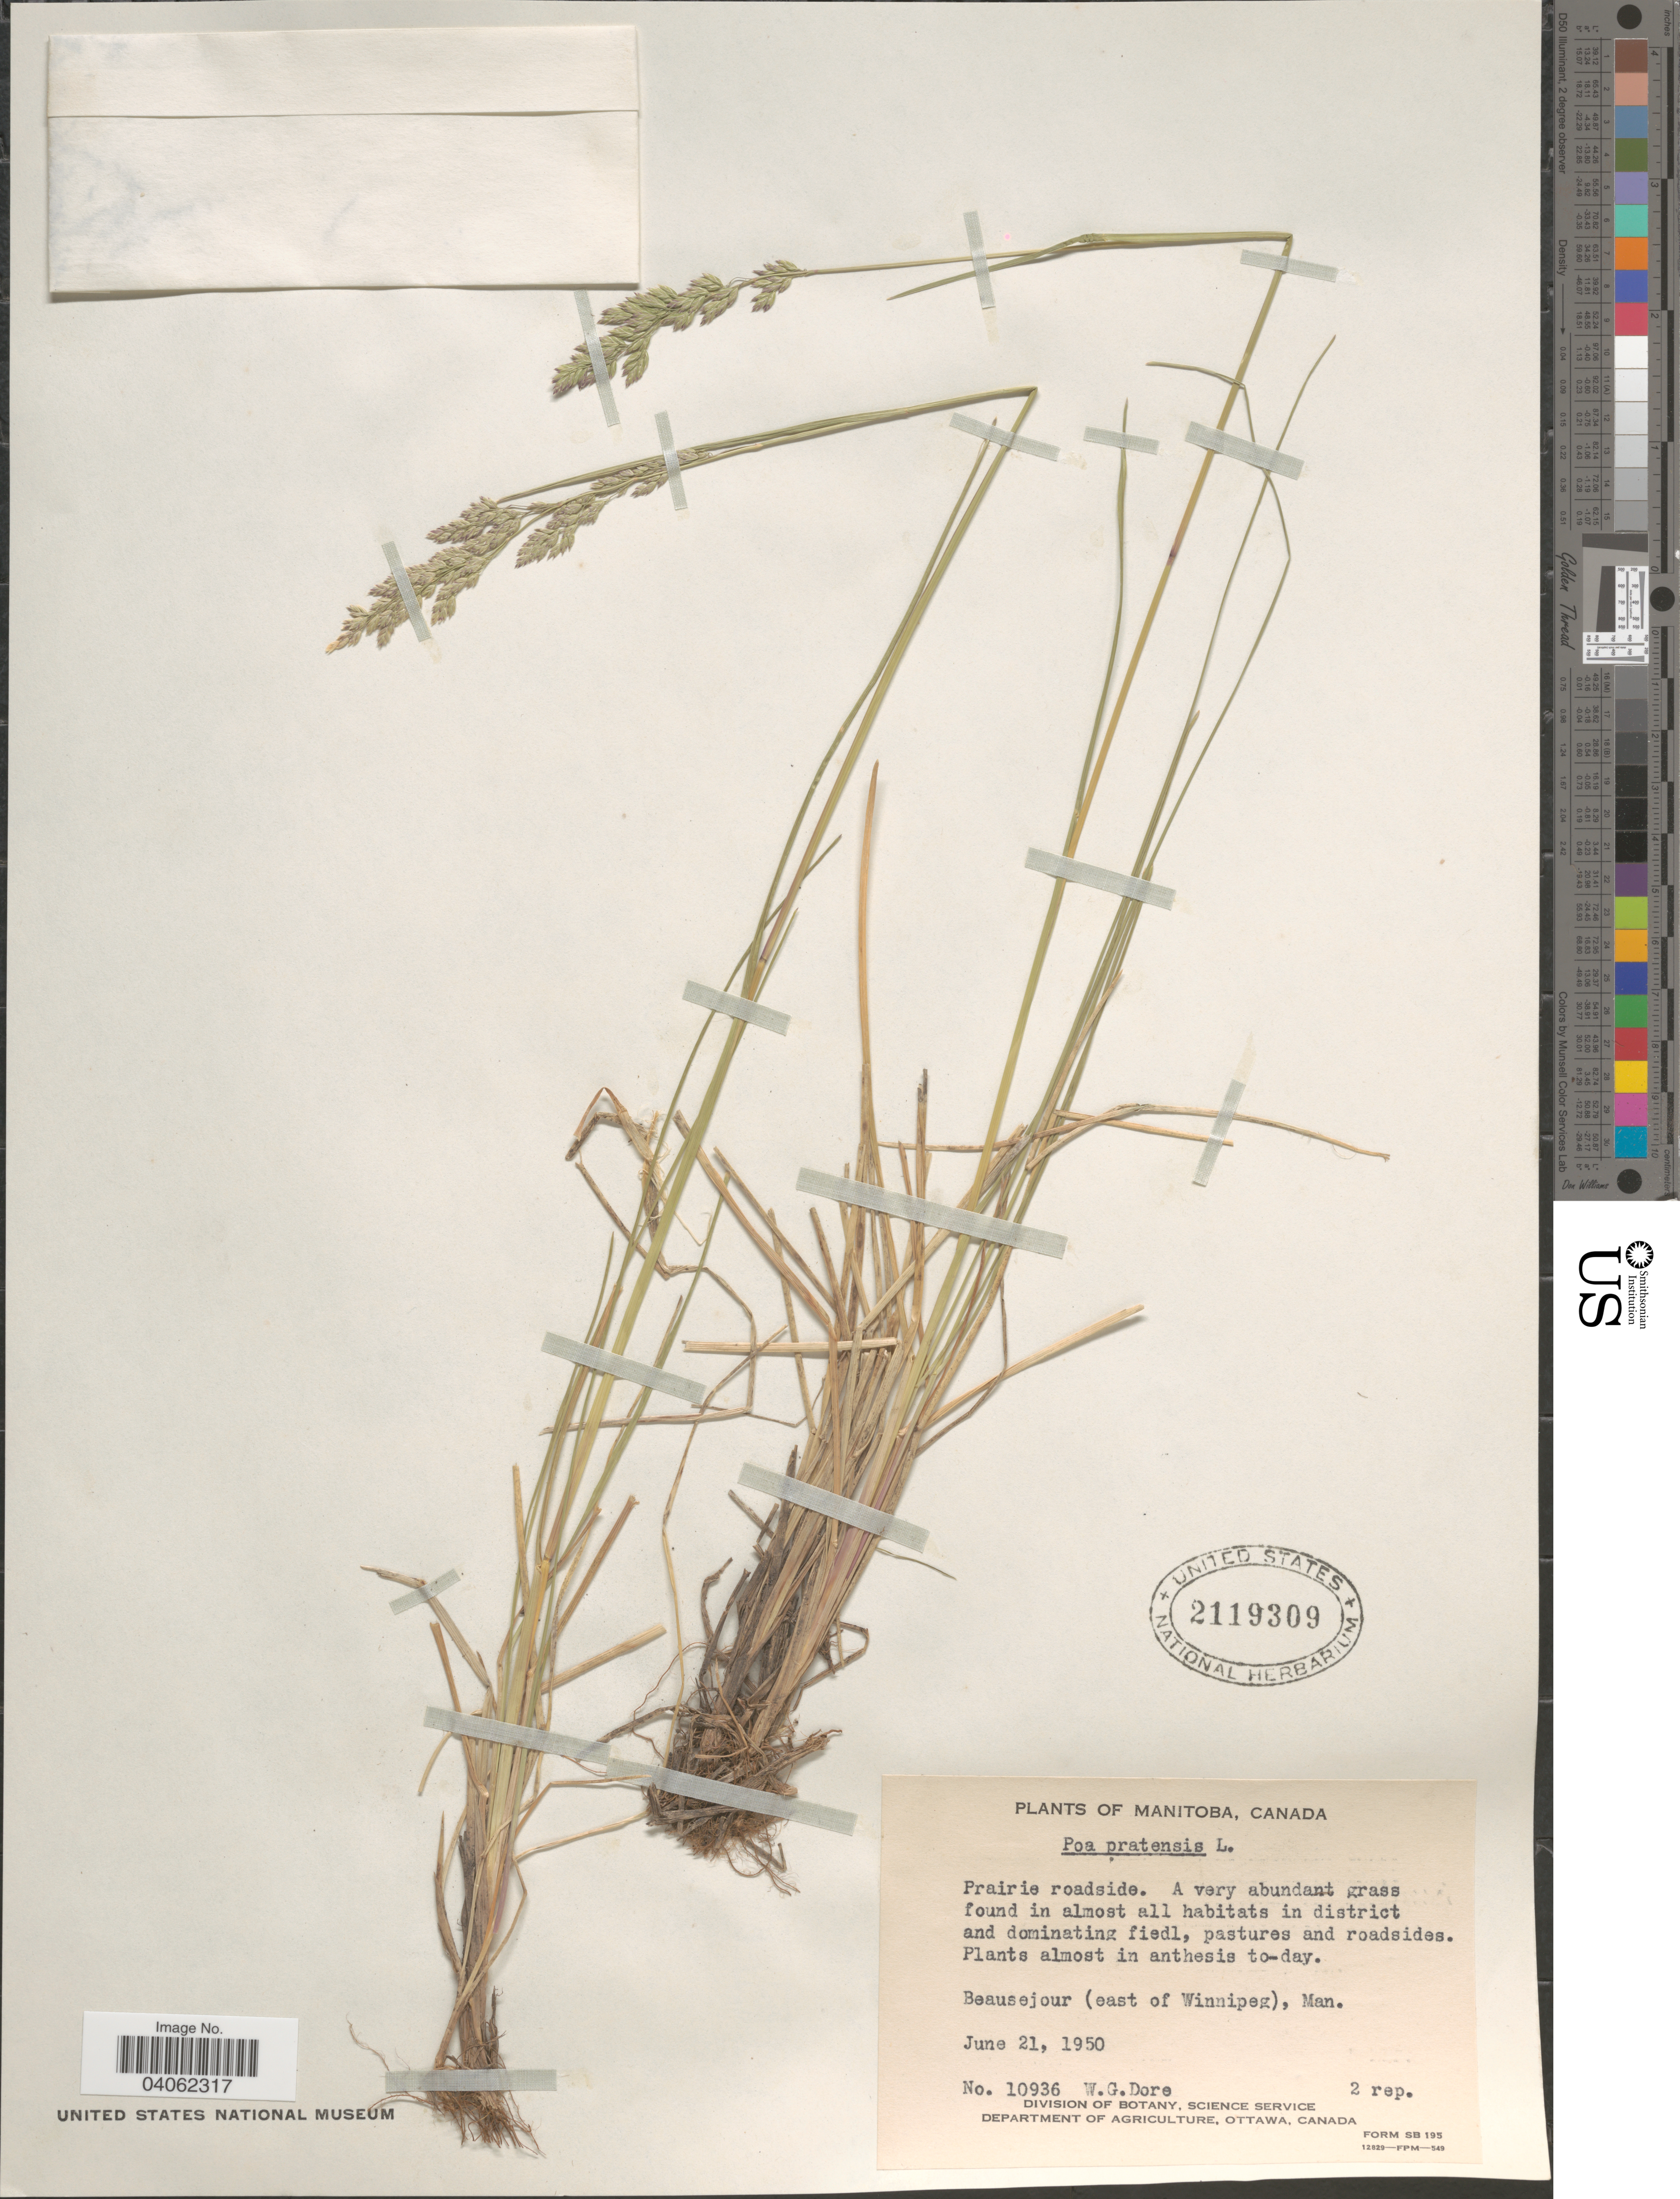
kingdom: Plantae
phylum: Tracheophyta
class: Liliopsida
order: Poales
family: Poaceae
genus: Poa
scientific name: Poa pratensis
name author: L.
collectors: W. Dore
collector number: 10936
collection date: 1950-06-21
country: Canada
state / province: Manitoba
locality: Beausejour (east of Winnipeg).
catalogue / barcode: US 2119309